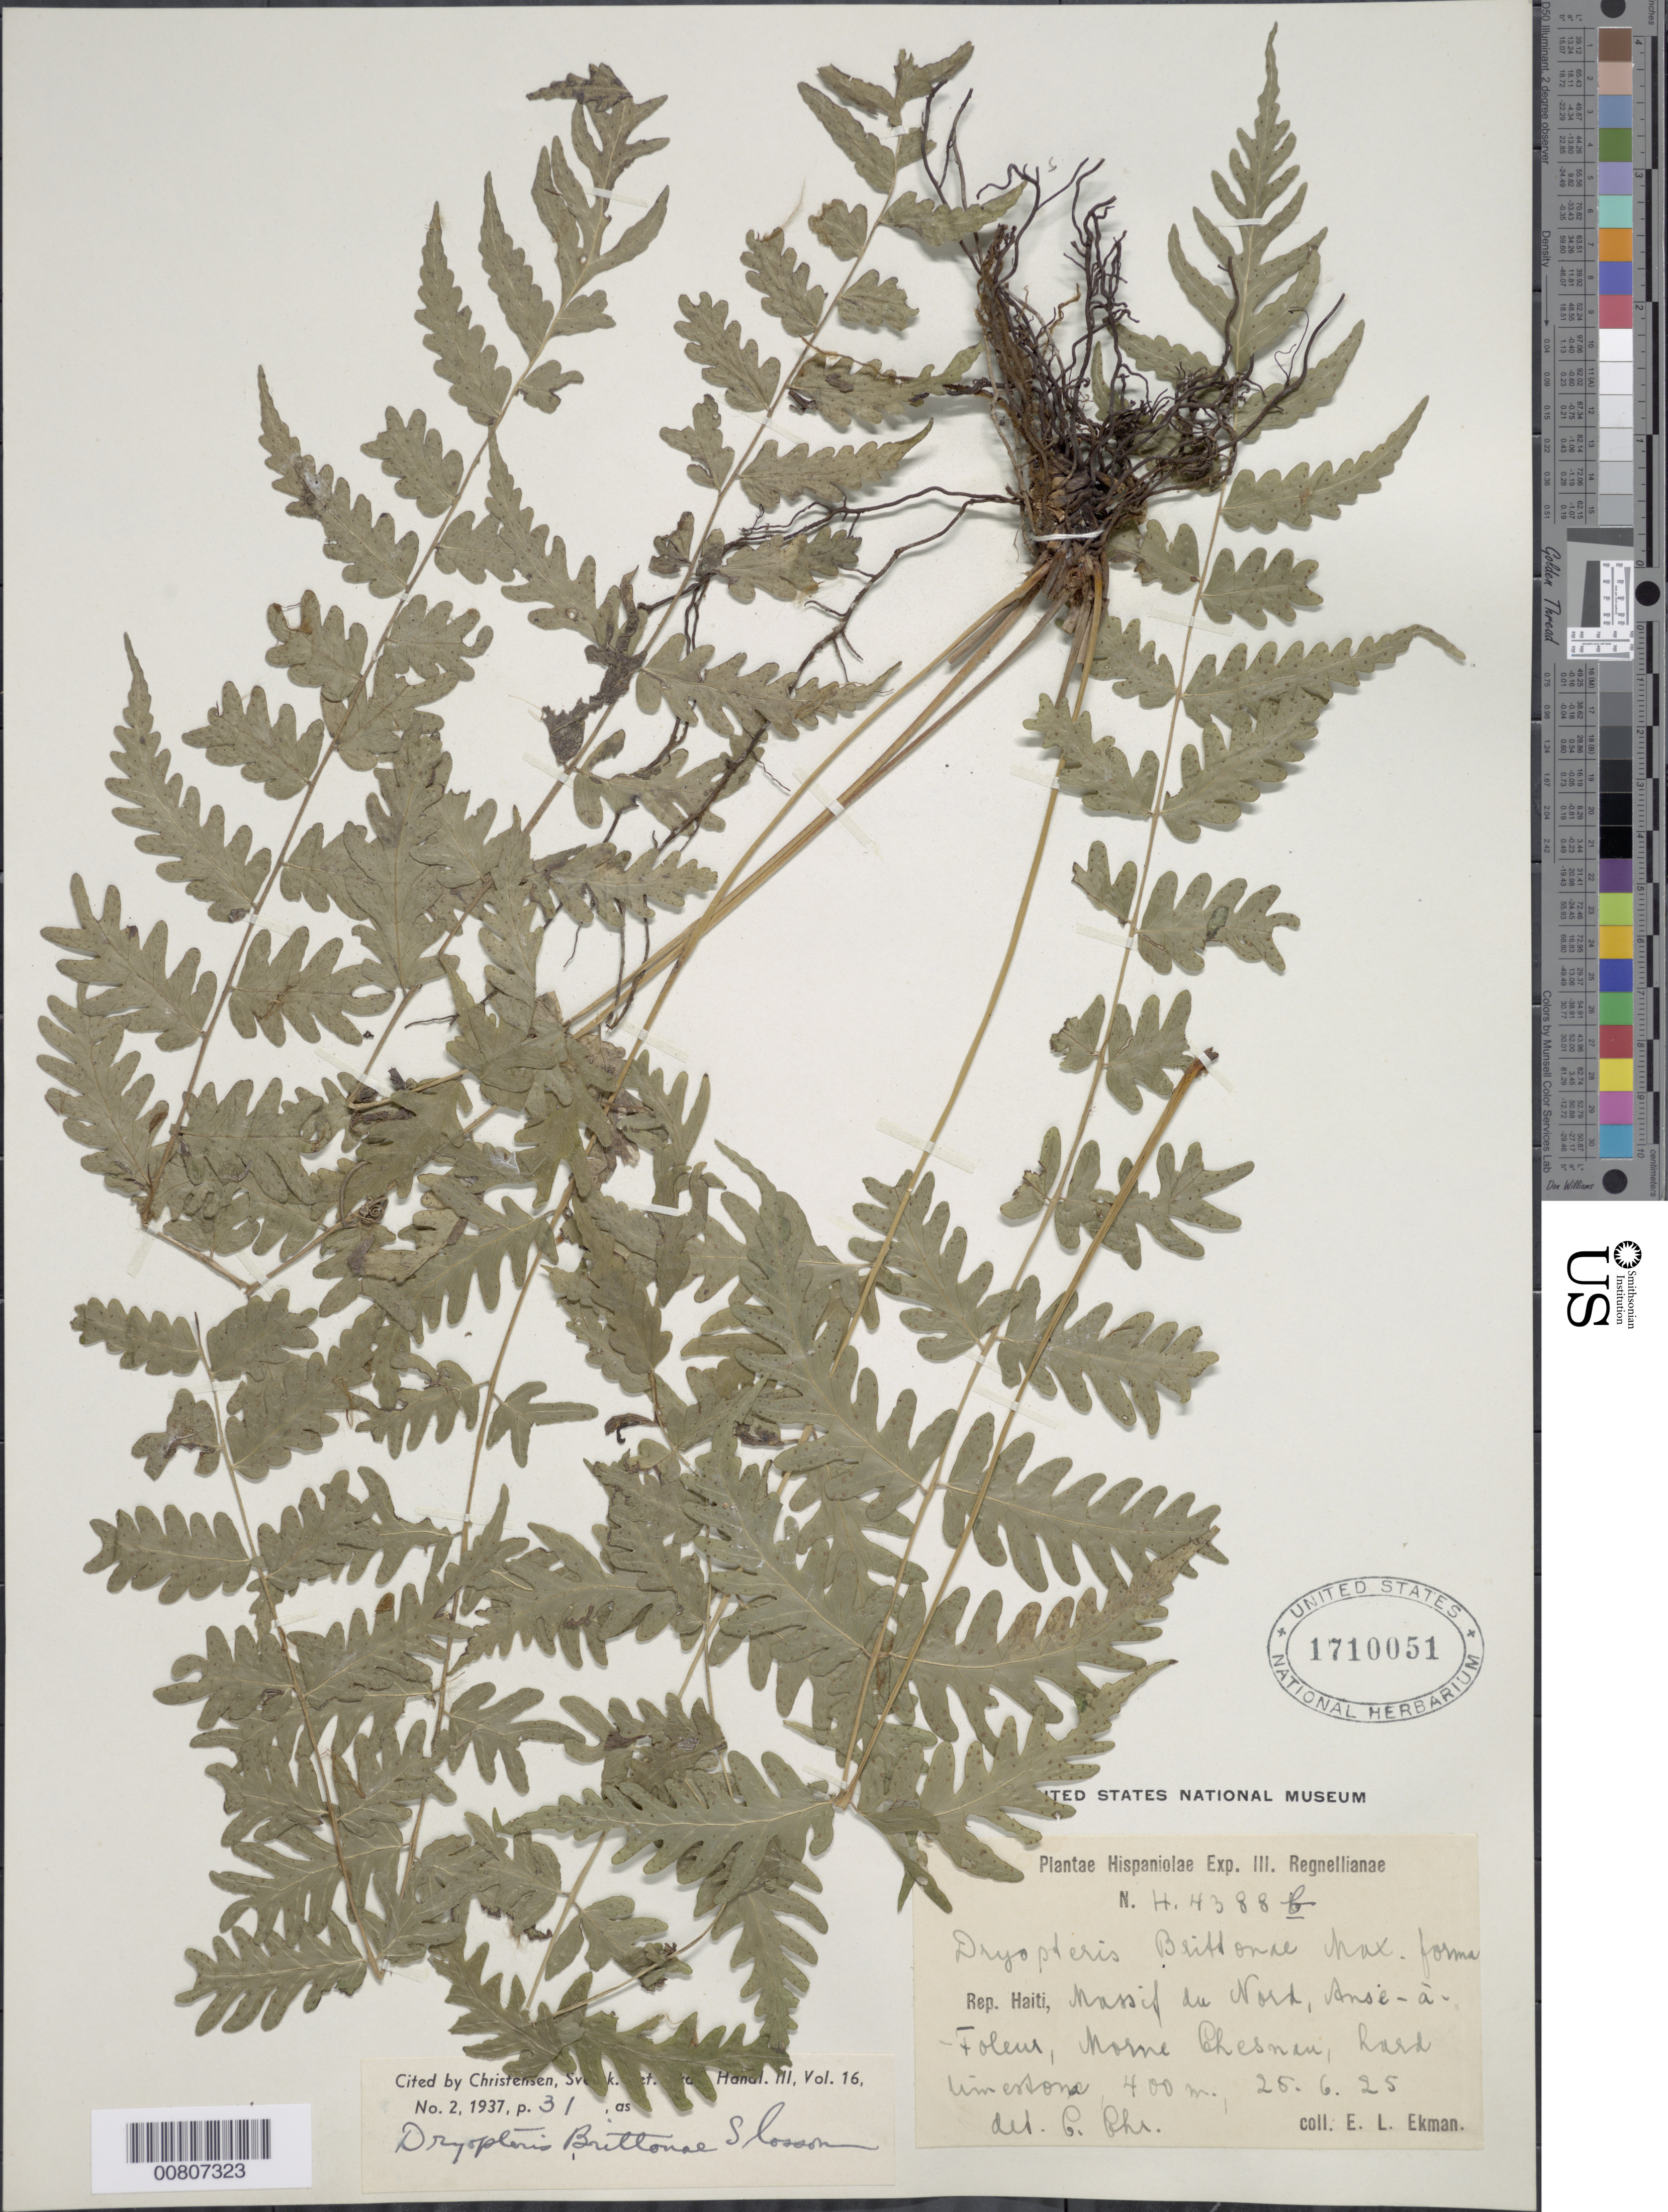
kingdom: Plantae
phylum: Tracheophyta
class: Polypodiopsida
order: Polypodiales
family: Thelypteridaceae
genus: Goniopteris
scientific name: Goniopteris abrupta (Desv.) comb. nov., ined 2015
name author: (Desv.)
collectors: E. L. Ekman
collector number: H 4388b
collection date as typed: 25 Jun 1925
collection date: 1925-06-25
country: Haiti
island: Hispaniola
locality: Massif du Nord, Anse à Foleur, M. Chesnau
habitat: Hard limestone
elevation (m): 400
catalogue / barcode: US 1710051